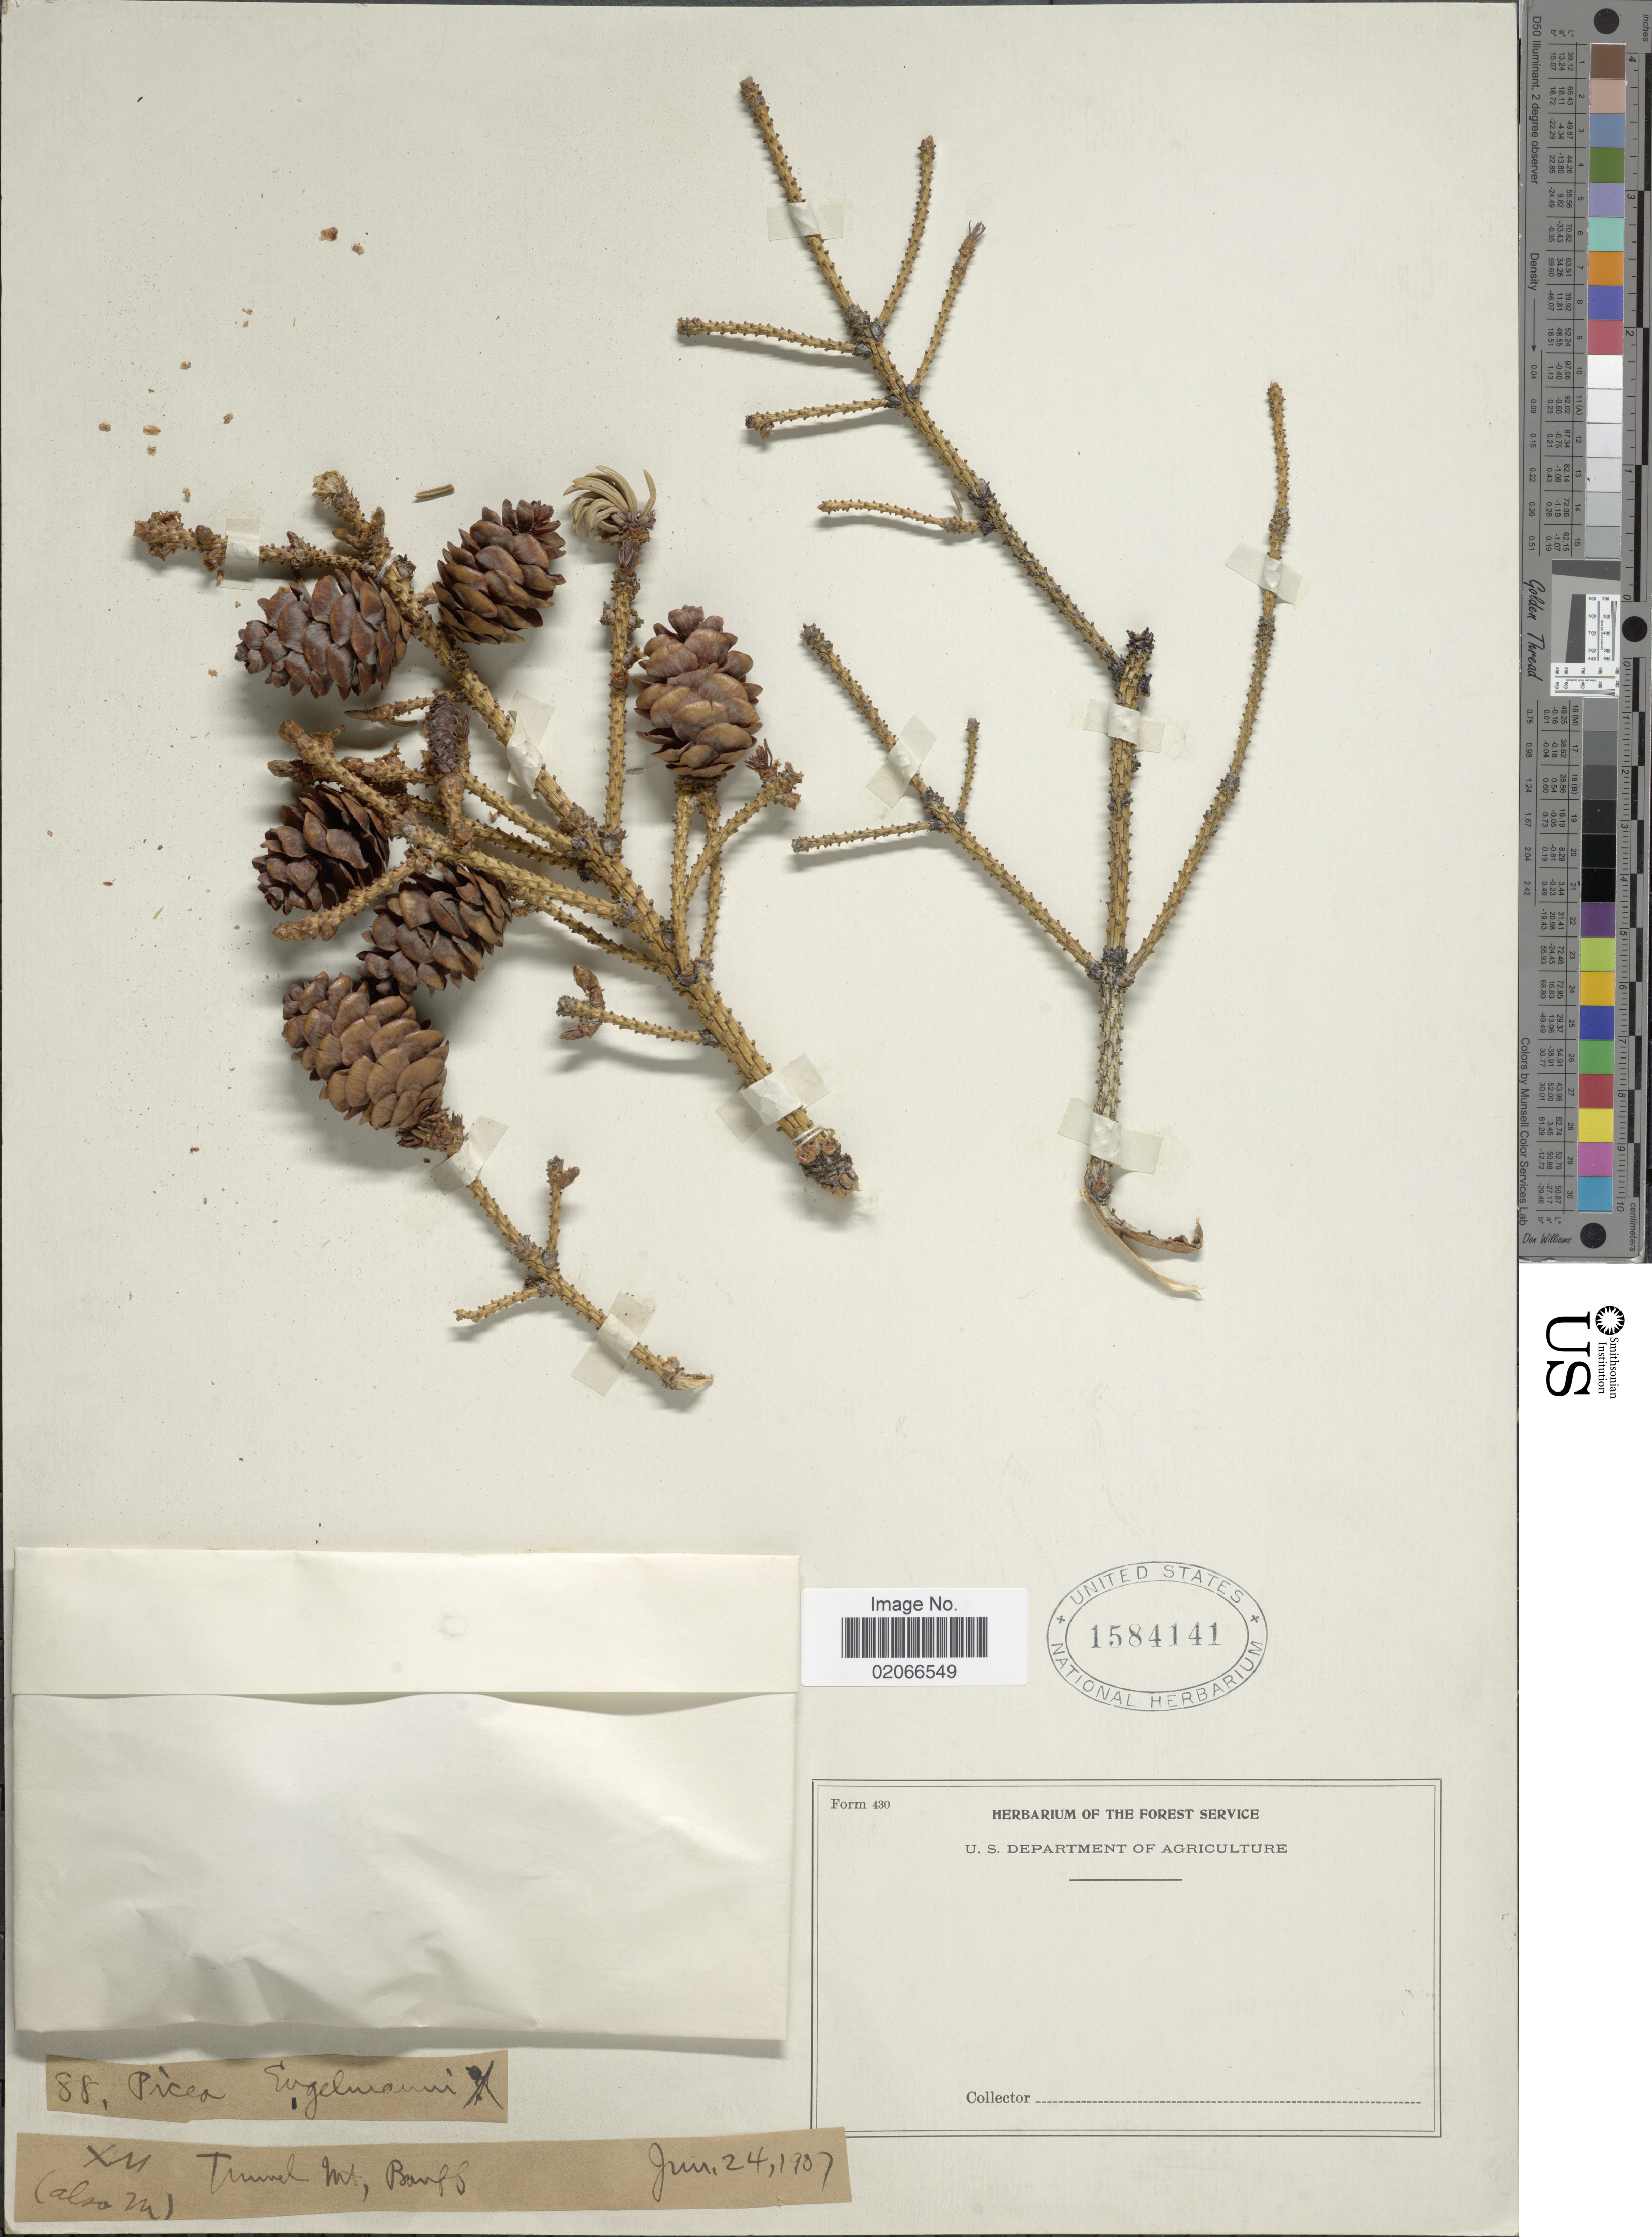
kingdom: Plantae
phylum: Tracheophyta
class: Pinopsida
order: Pinales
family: Pinaceae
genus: Picea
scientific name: Picea glauca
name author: (Moench) Voss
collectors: -- Engelmann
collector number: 88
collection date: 1907-06-24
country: Canada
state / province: Alberta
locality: Tunnel Mt, Banff.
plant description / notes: No precise locality correction needed. Filled Banff into Town field.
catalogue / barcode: US 1584141